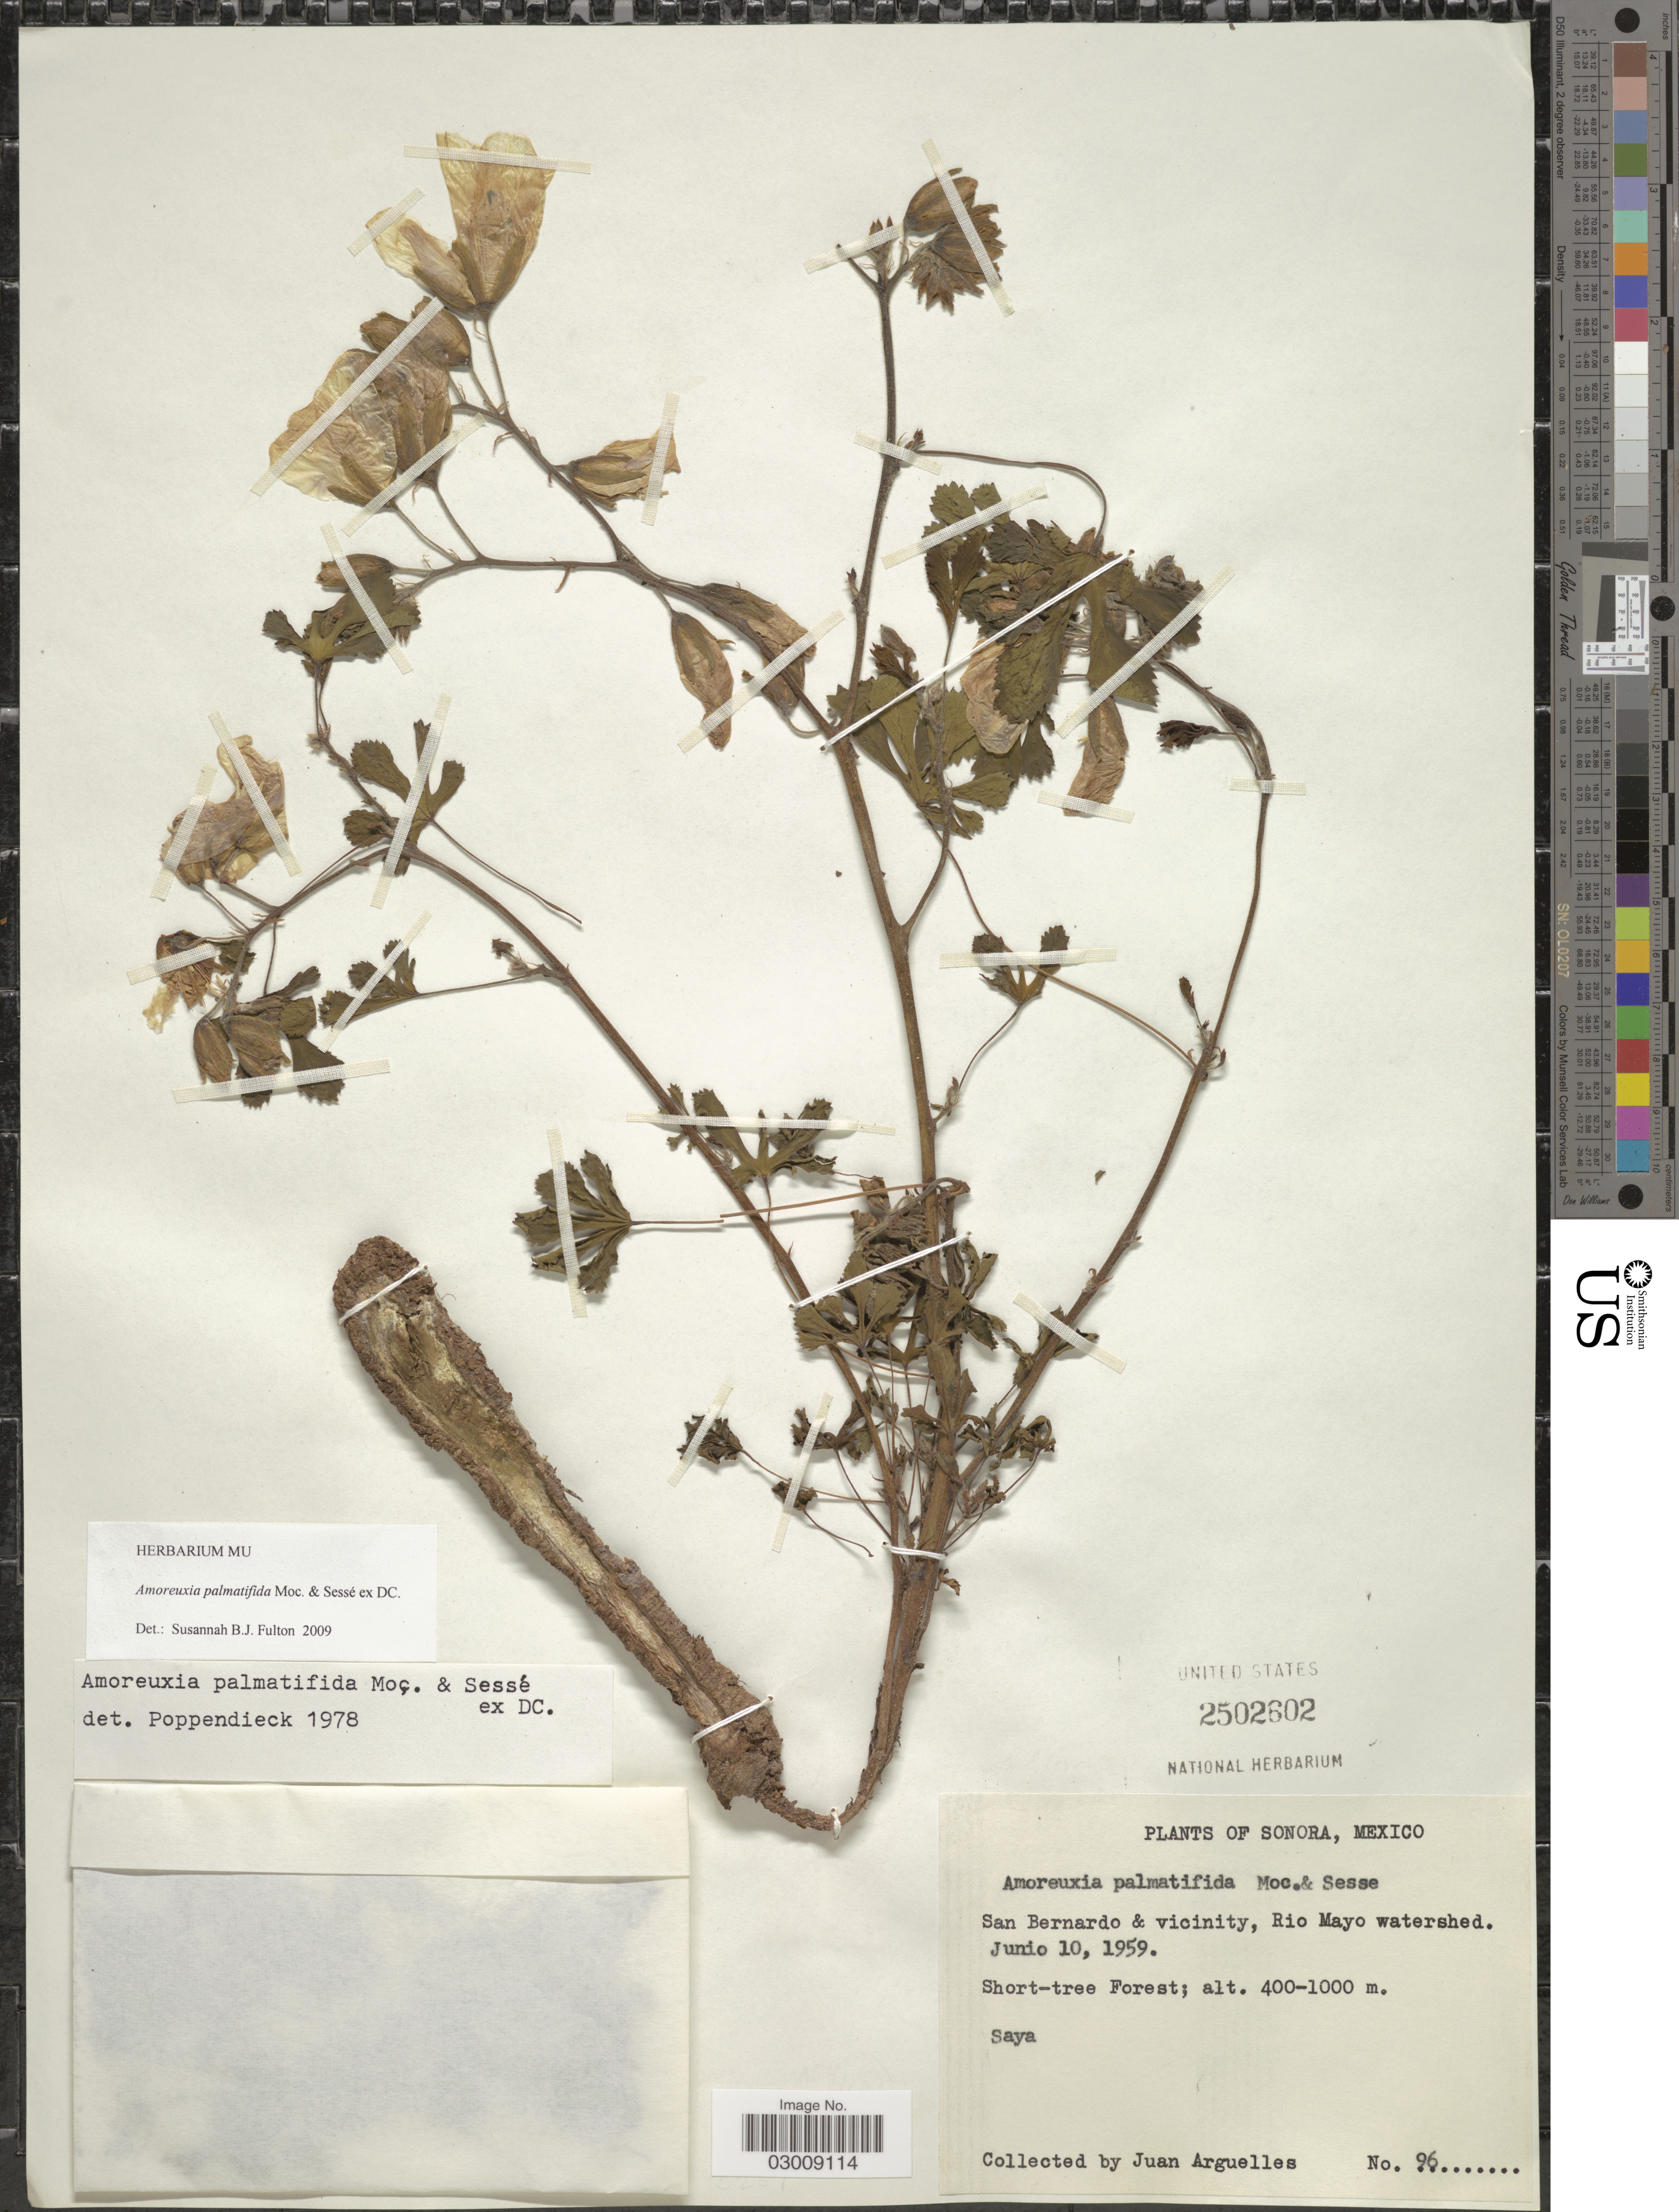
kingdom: Plantae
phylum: Tracheophyta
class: Magnoliopsida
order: Malvales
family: Cochlospermaceae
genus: Amoreuxia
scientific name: Amoreuxia palmatifida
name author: Moc. & Sessé ex DC.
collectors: J. Arguelles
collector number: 96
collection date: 1959-06-10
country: Mexico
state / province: Sonora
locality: San Bernardo & vicinity, Rio Mayo watershed.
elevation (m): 400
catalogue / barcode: US 2502602